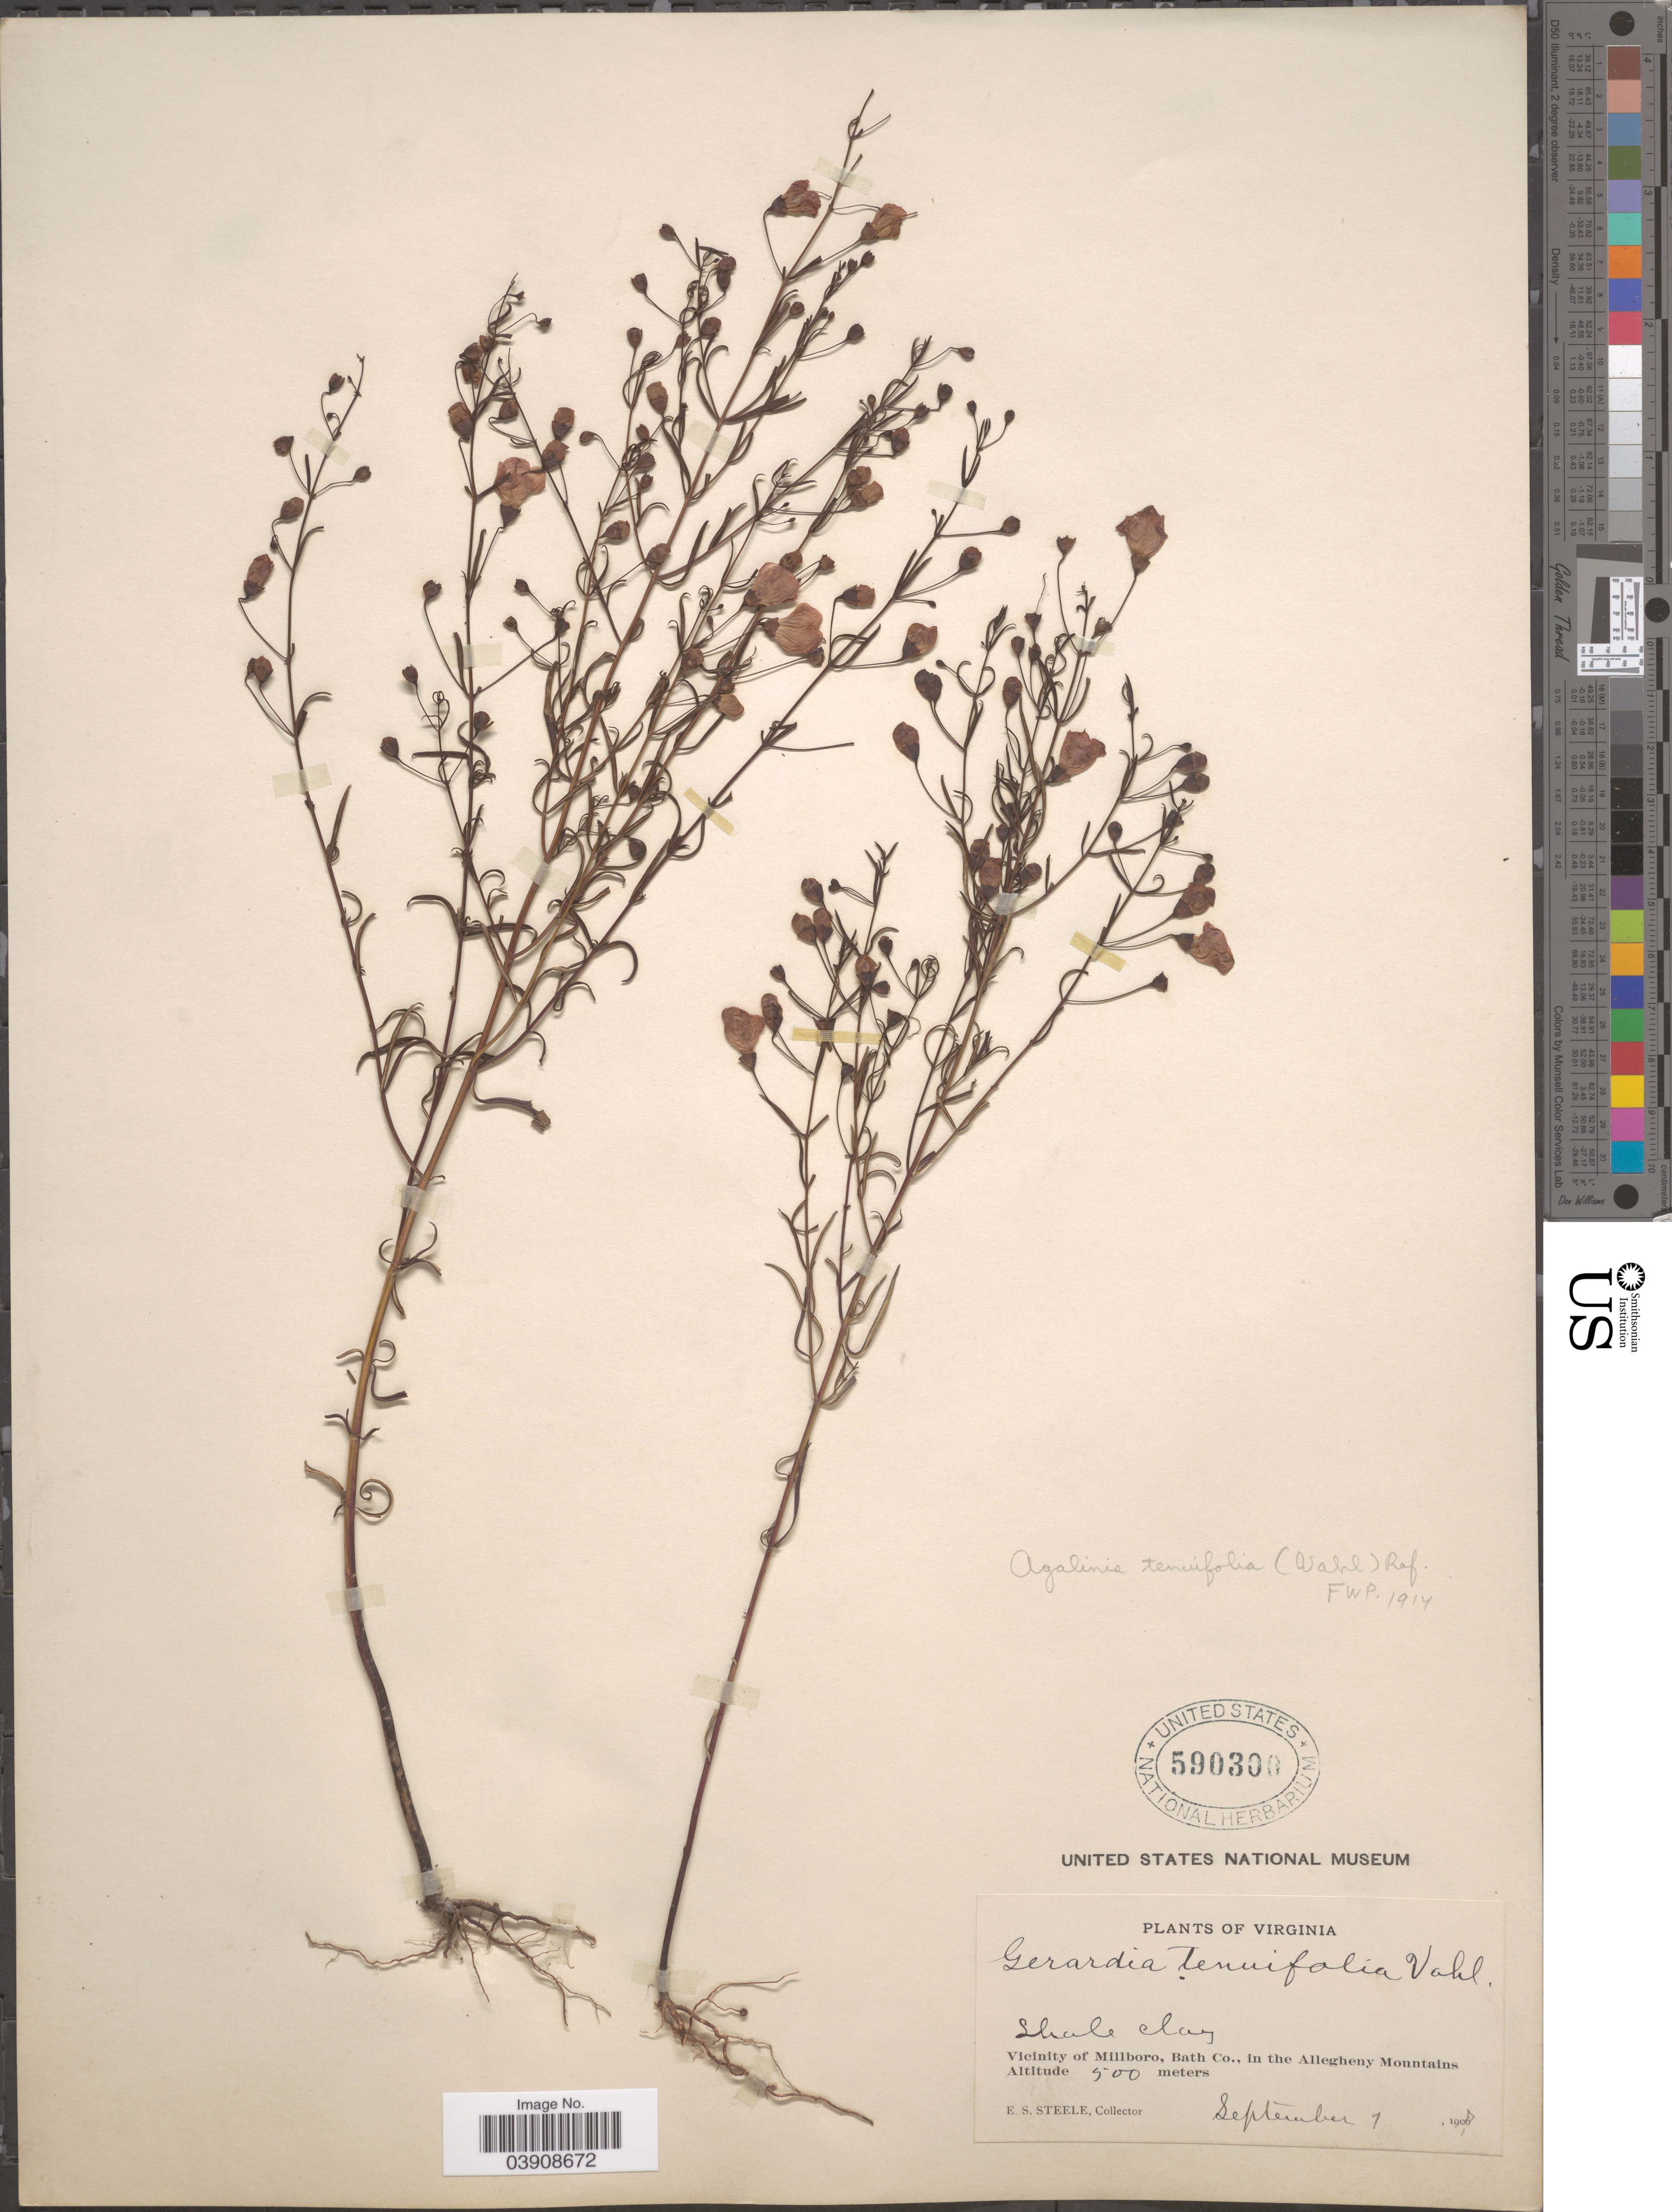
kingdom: Plantae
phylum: Tracheophyta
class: Magnoliopsida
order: Lamiales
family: Orobanchaceae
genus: Agalinis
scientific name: Agalinis tenuifolia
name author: (Vahl) Raf.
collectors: E. Steele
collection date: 1907-09-07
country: United States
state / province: Virginia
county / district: Bath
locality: Shale clay. Vicinity of Millboro, Bath Co., in the Allegheny Mountains.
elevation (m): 500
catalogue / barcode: US 590300